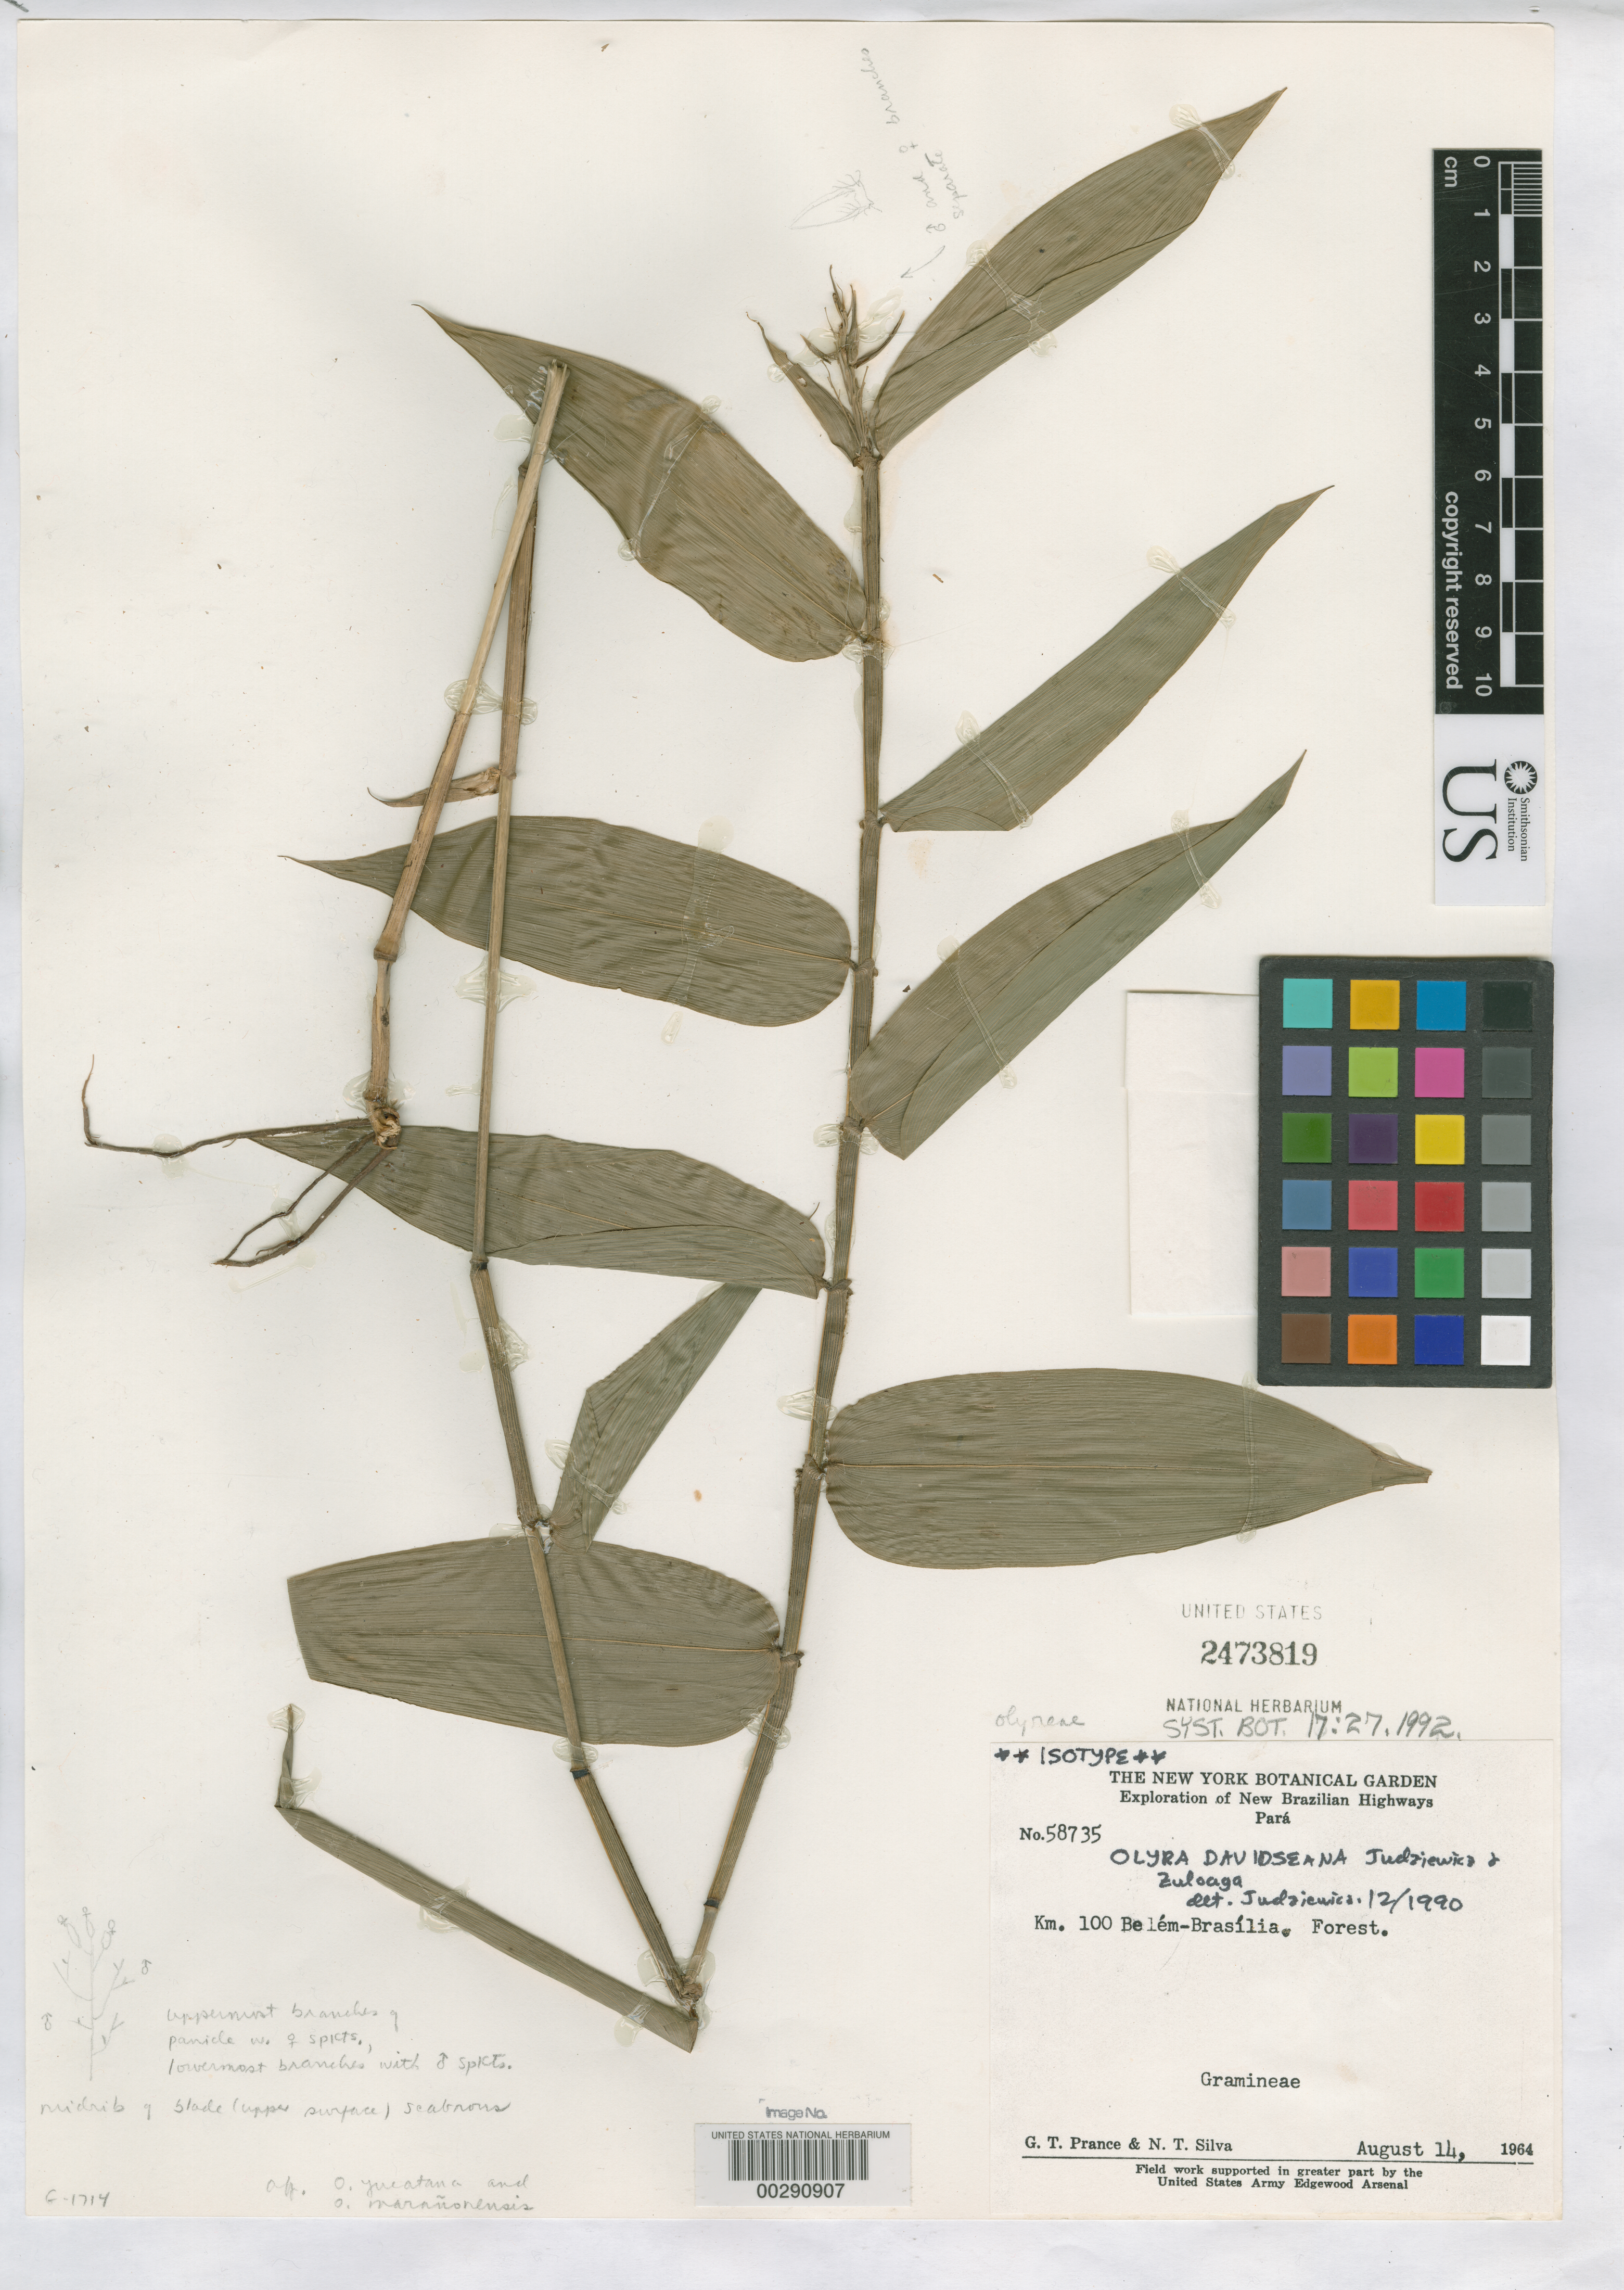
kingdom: Plantae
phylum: Tracheophyta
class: Liliopsida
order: Poales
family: Poaceae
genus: Olyra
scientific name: Olyra davidseana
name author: Judz. & Zuloaga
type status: Isotype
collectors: G. T. Prance & N. T. Silva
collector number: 58735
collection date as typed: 14 Aug 1964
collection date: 1964-08-14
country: Brazil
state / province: Pará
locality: Km 100 Belem-Brasilia.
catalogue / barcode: US 2473819